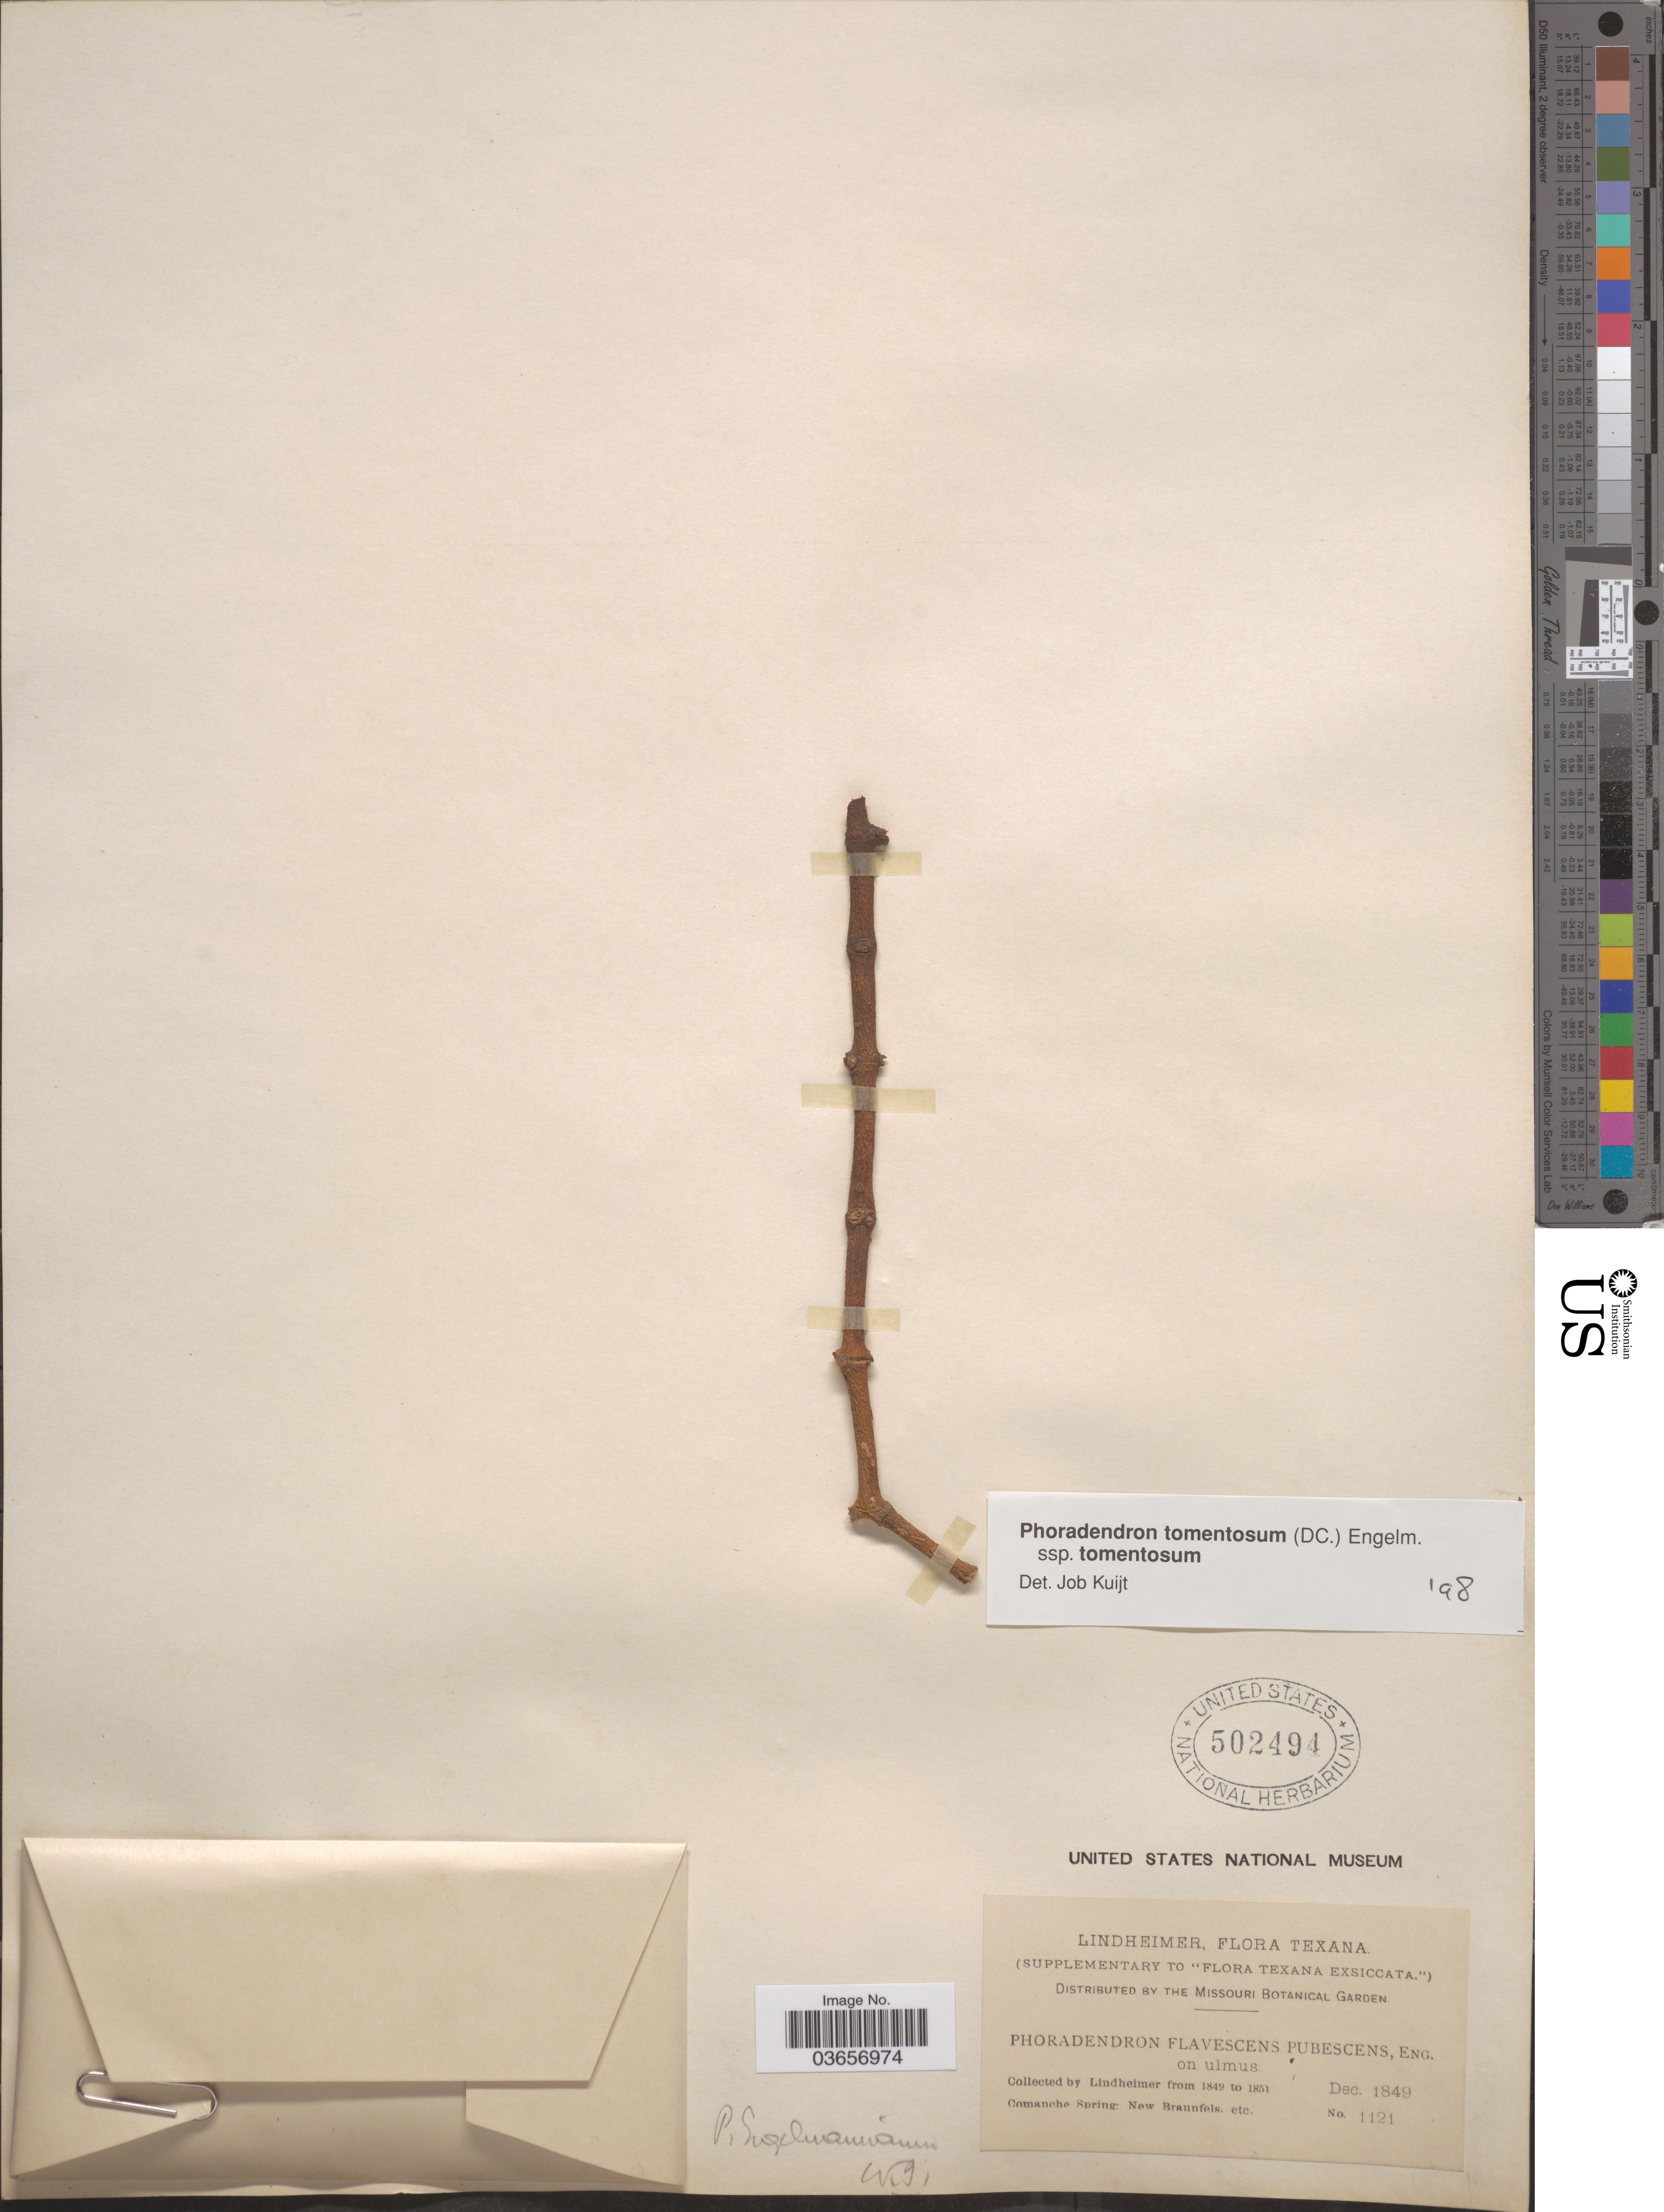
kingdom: Plantae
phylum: Tracheophyta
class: Magnoliopsida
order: Santalales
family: Viscaceae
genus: Phoradendron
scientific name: Phoradendron tomentosum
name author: DC.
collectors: -. Lindheimer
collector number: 1121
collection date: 1849-12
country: United States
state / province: Texas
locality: Comanche Spring: New Braunfels. etc.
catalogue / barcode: US 502494